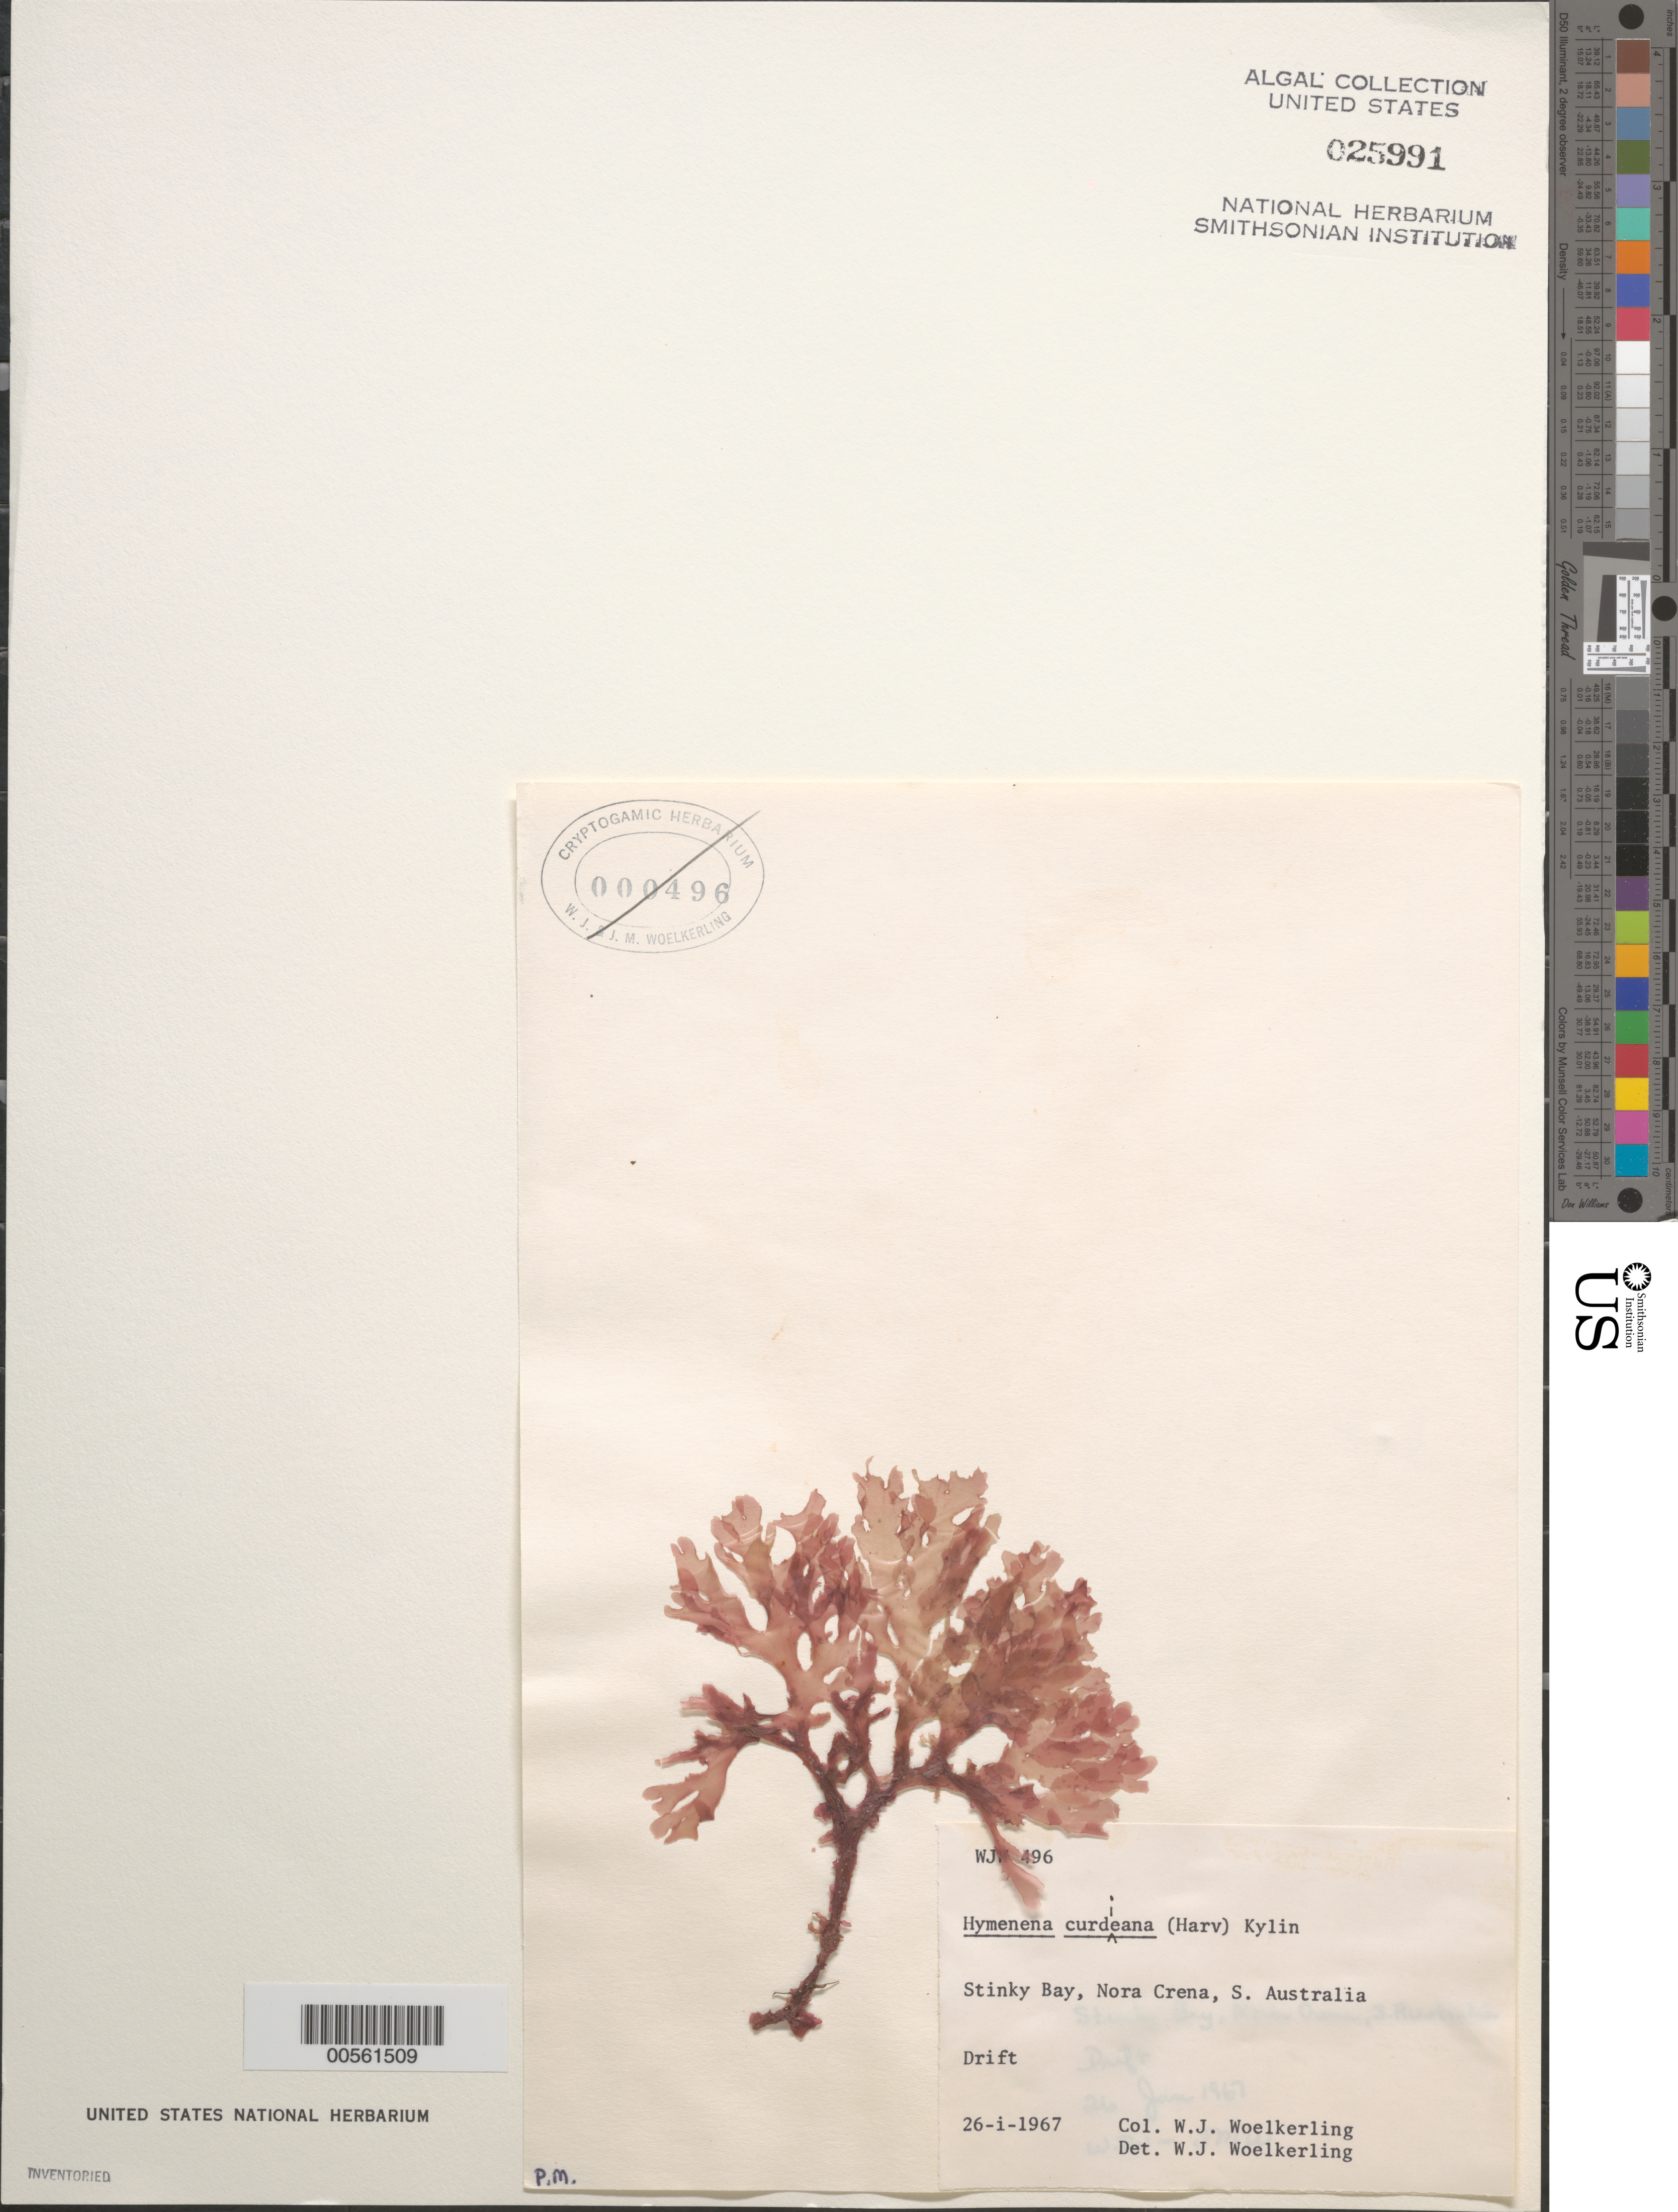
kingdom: Plantae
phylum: Rhodophyta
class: Florideophyceae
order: Ceramiales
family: Delesseriaceae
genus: Hymenena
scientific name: Hymenena curdieana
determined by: Woelkerling, W. J.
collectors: W. Woelkerling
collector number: WJW 496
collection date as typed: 26 Jan 1967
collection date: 1967-01-26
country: Australia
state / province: South Australia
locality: Stinky bay, nora creina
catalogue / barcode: US 25991